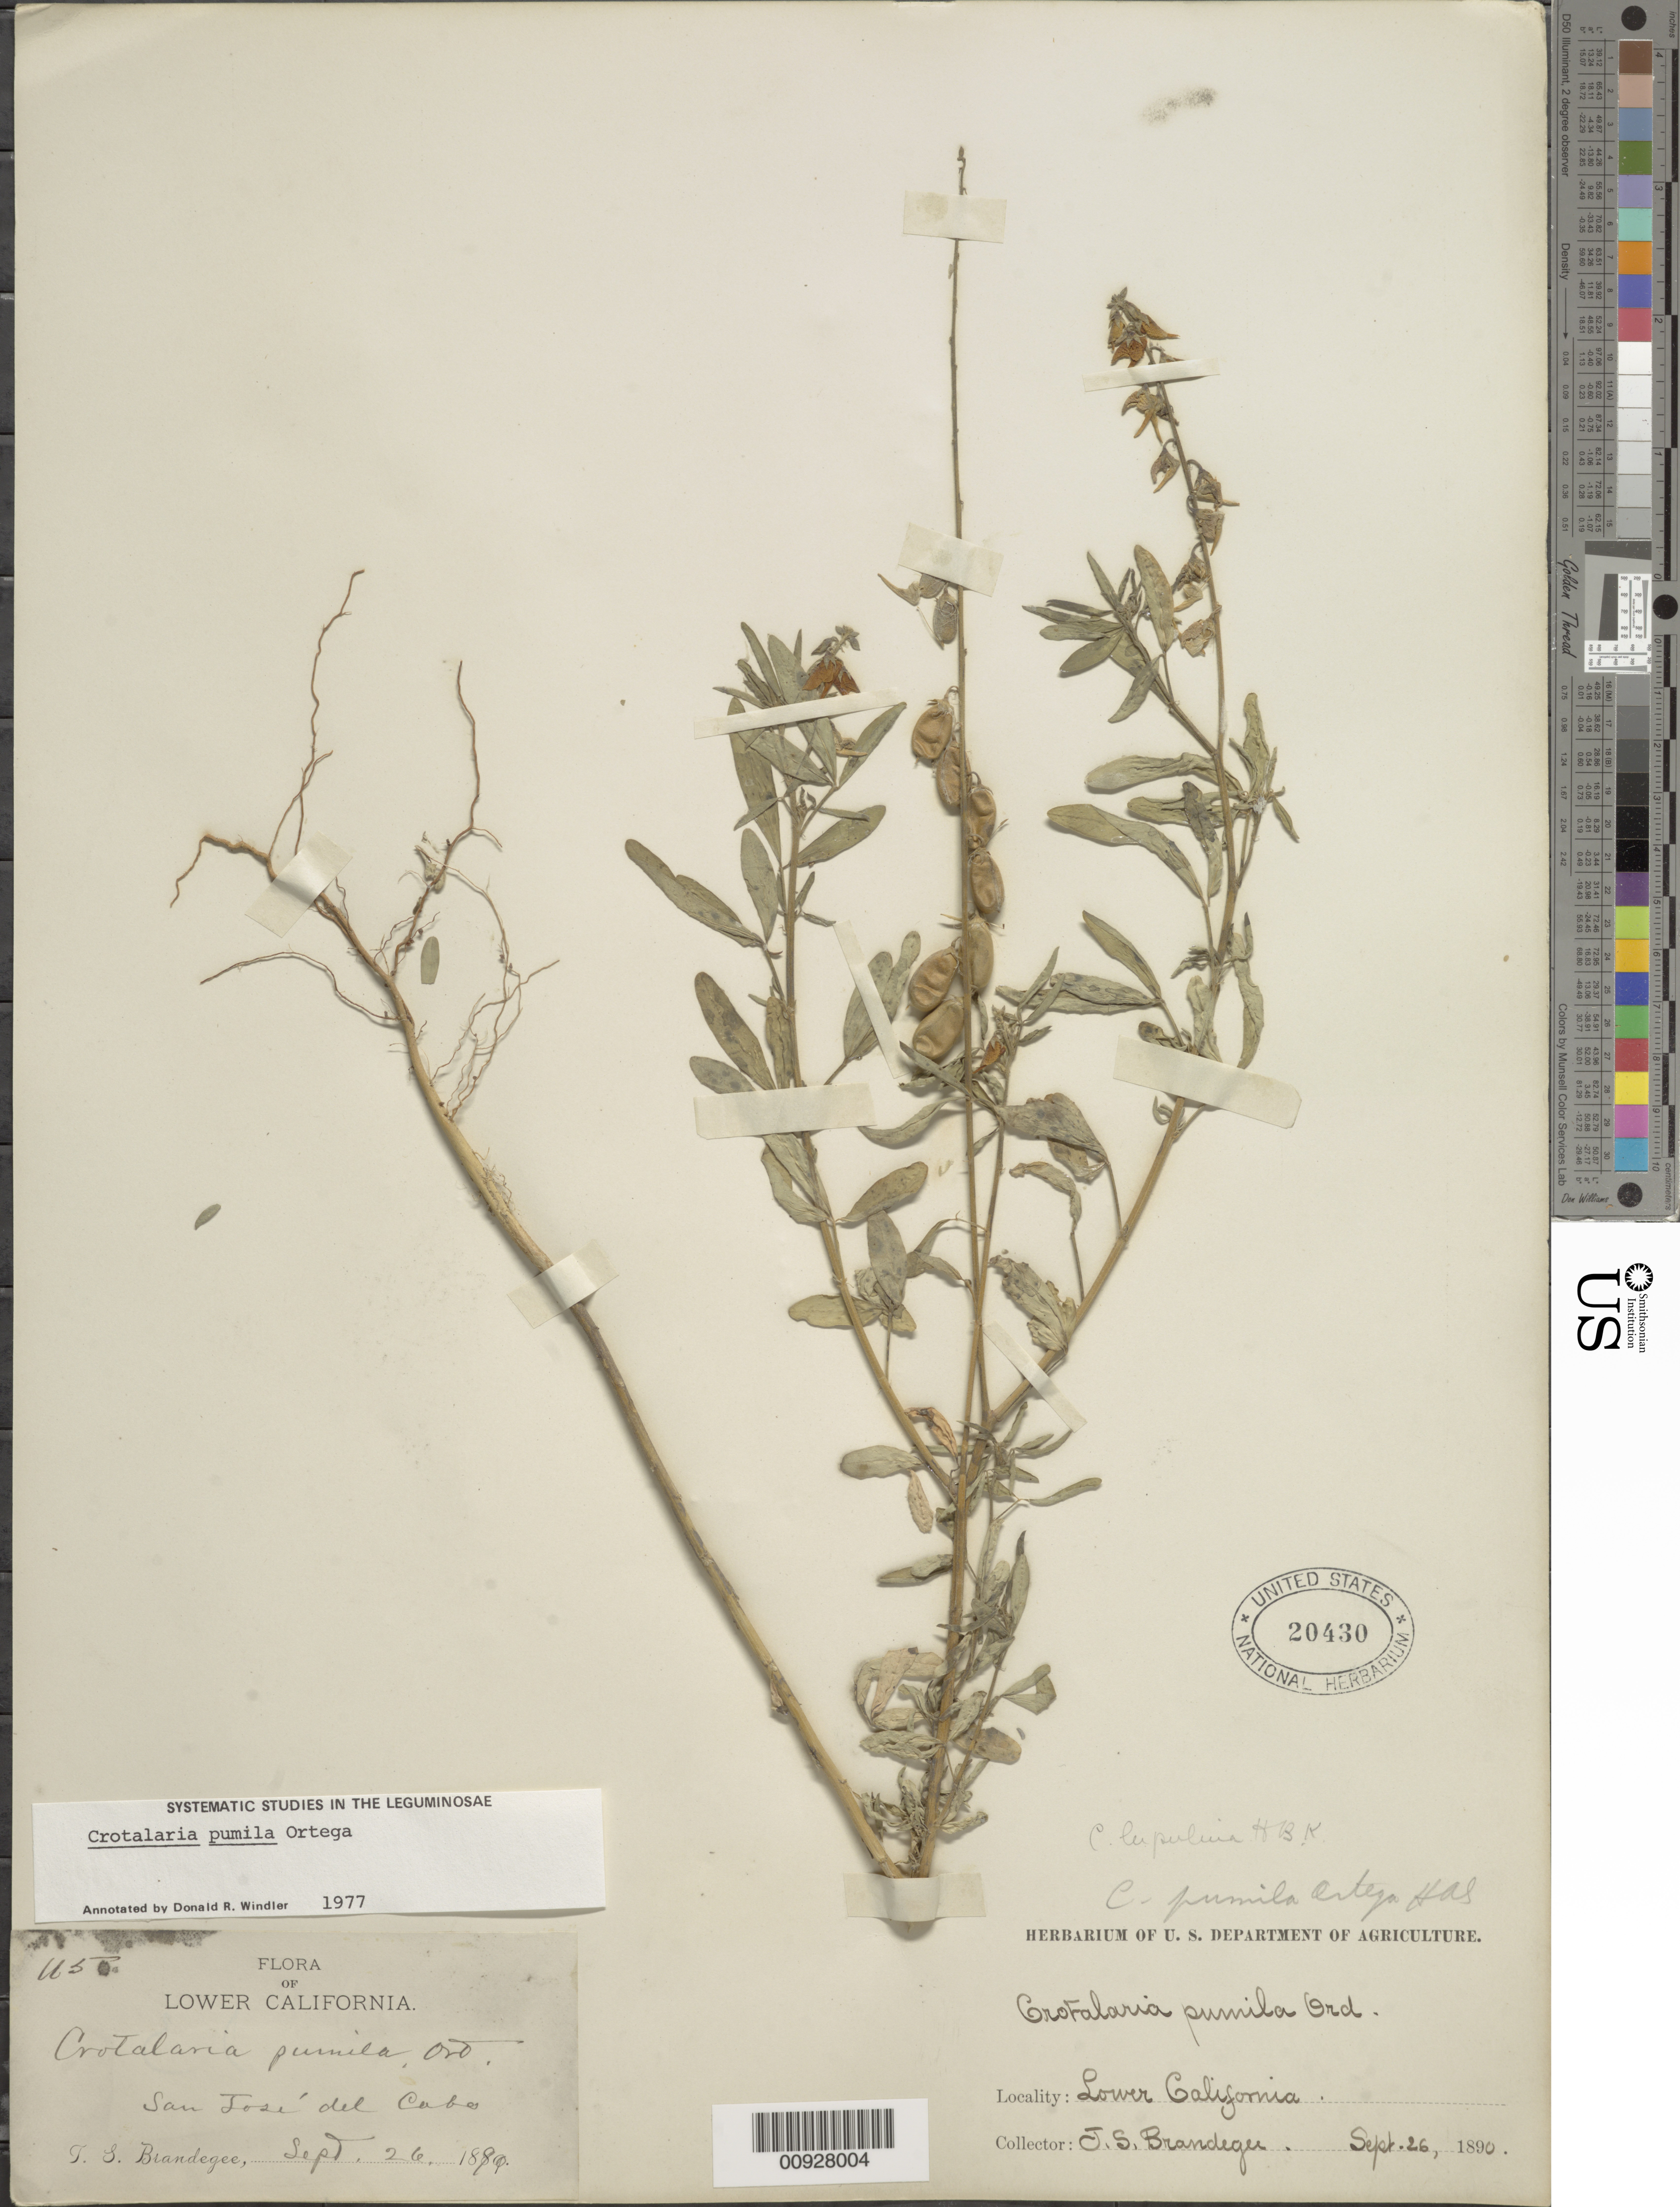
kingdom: Plantae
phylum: Tracheophyta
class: Magnoliopsida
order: Fabales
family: Fabaceae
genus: Crotalaria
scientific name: Crotalaria pumila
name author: Ortega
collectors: T. S. Brandegee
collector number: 115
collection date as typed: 26 Sep 1890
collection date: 1890-09-26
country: Mexico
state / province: Baja California Sur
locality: San José del Cabo, Lower California.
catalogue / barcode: US 20430